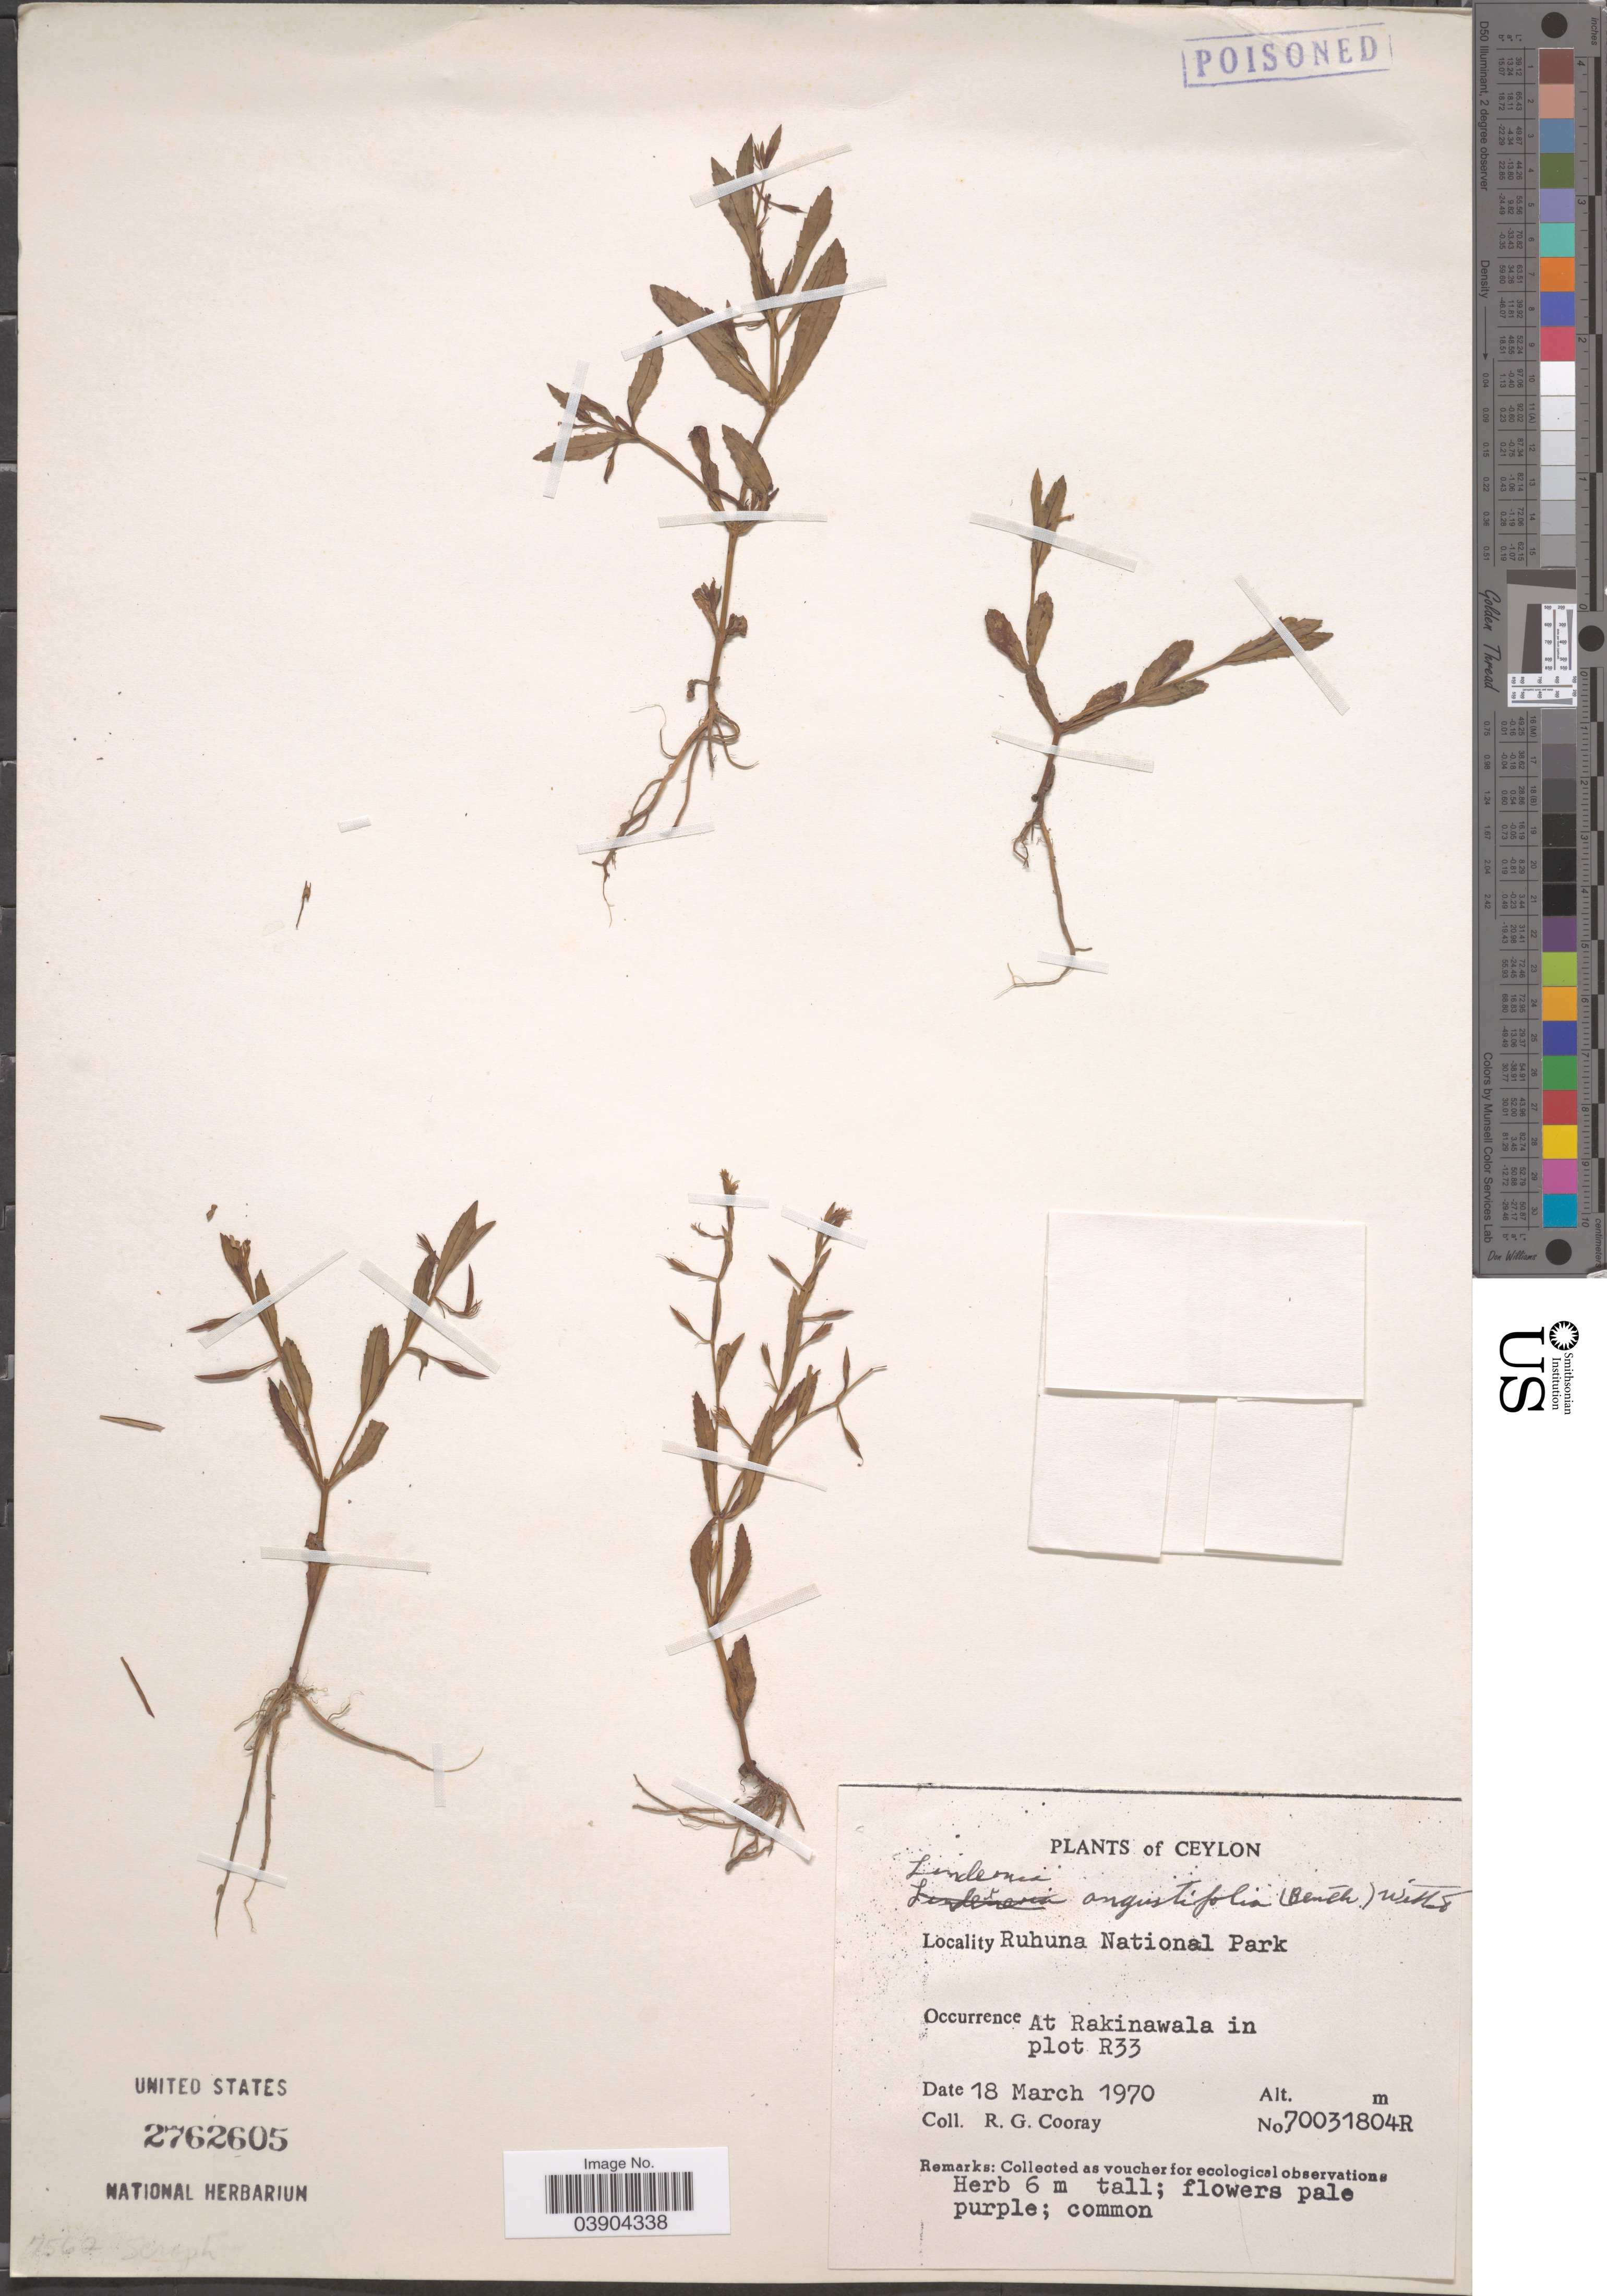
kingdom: Plantae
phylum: Tracheophyta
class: Magnoliopsida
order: Lamiales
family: Linderniaceae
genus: Lindernia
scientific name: Lindernia angustifolia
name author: (Benth.) Wettst.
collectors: R. Cooray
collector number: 700311804R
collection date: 1970-03-18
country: Sri Lanka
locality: Ceylon. Ruhuna National Park. At Rakinawala in plot R33.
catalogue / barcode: US 2762605